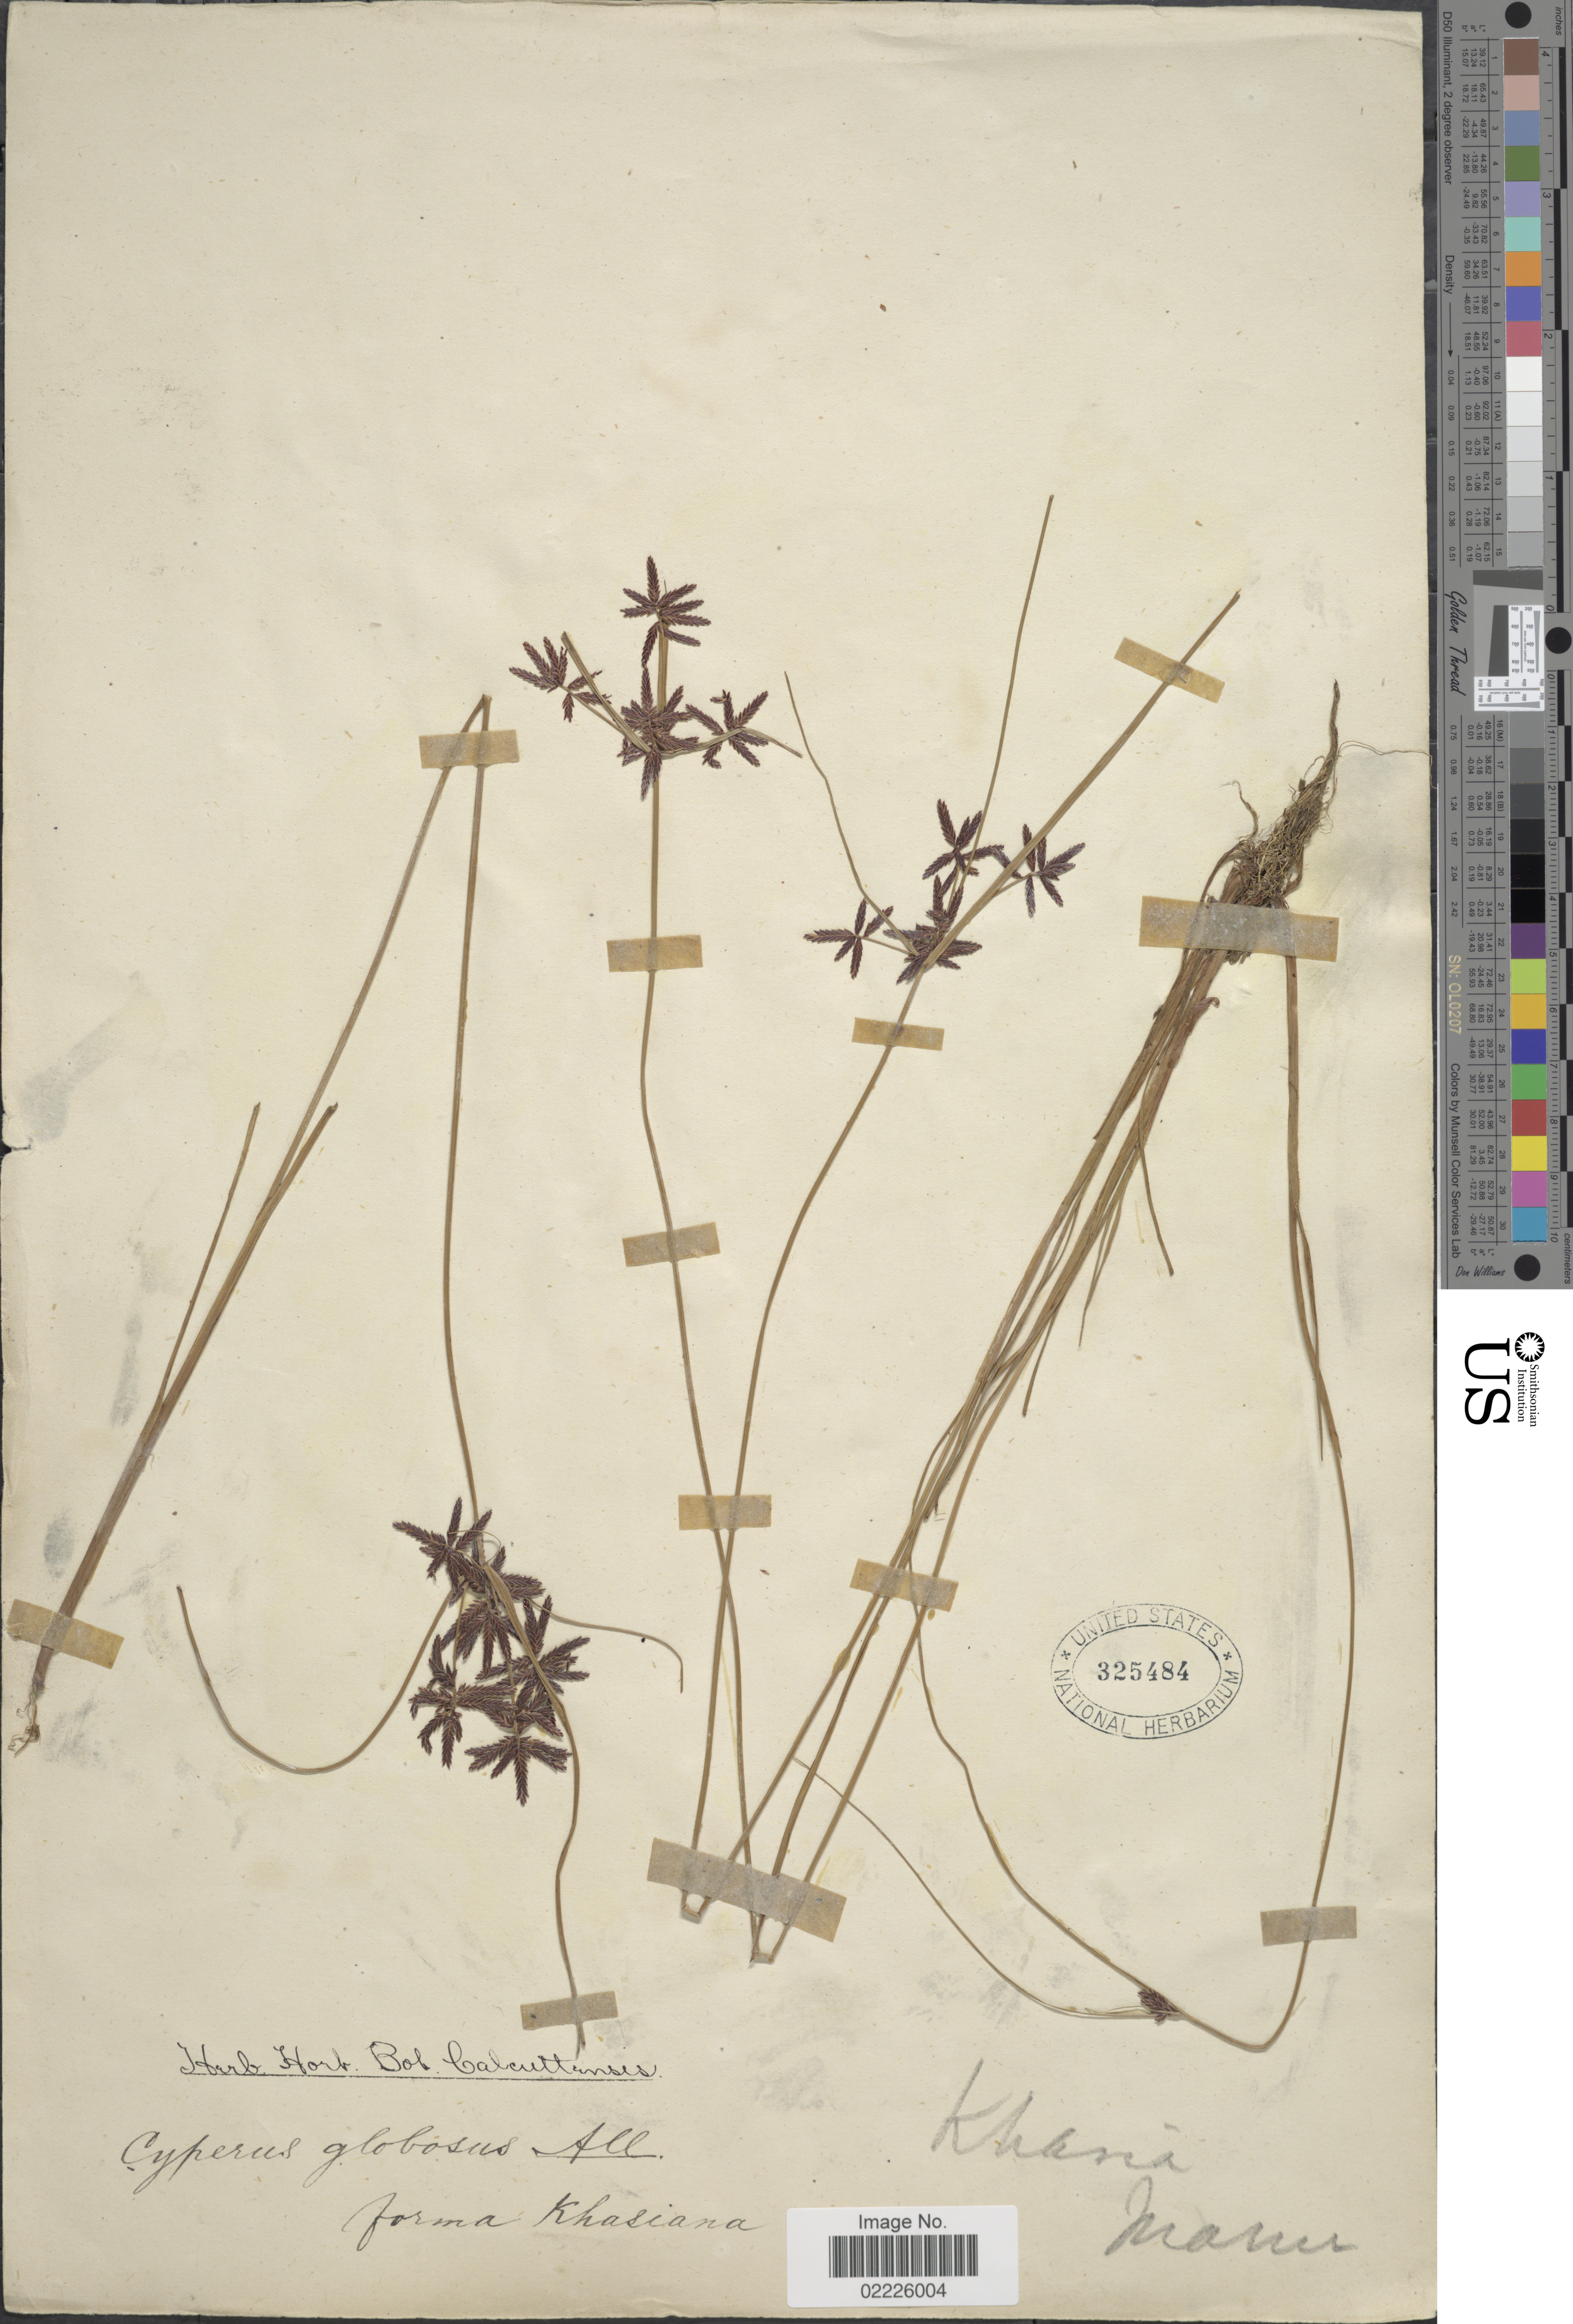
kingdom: Plantae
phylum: Tracheophyta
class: Liliopsida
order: Poales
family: Cyperaceae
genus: Cyperus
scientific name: Cyperus flavidus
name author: Retz.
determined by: Strong, Mark T., (BOT), Smithsonian Institution - National Museum of Natural History (UNITED STATES)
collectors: ex Herb. Hort. Bot. Calcuttensis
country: India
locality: Forma Khasiana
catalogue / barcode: US 325484